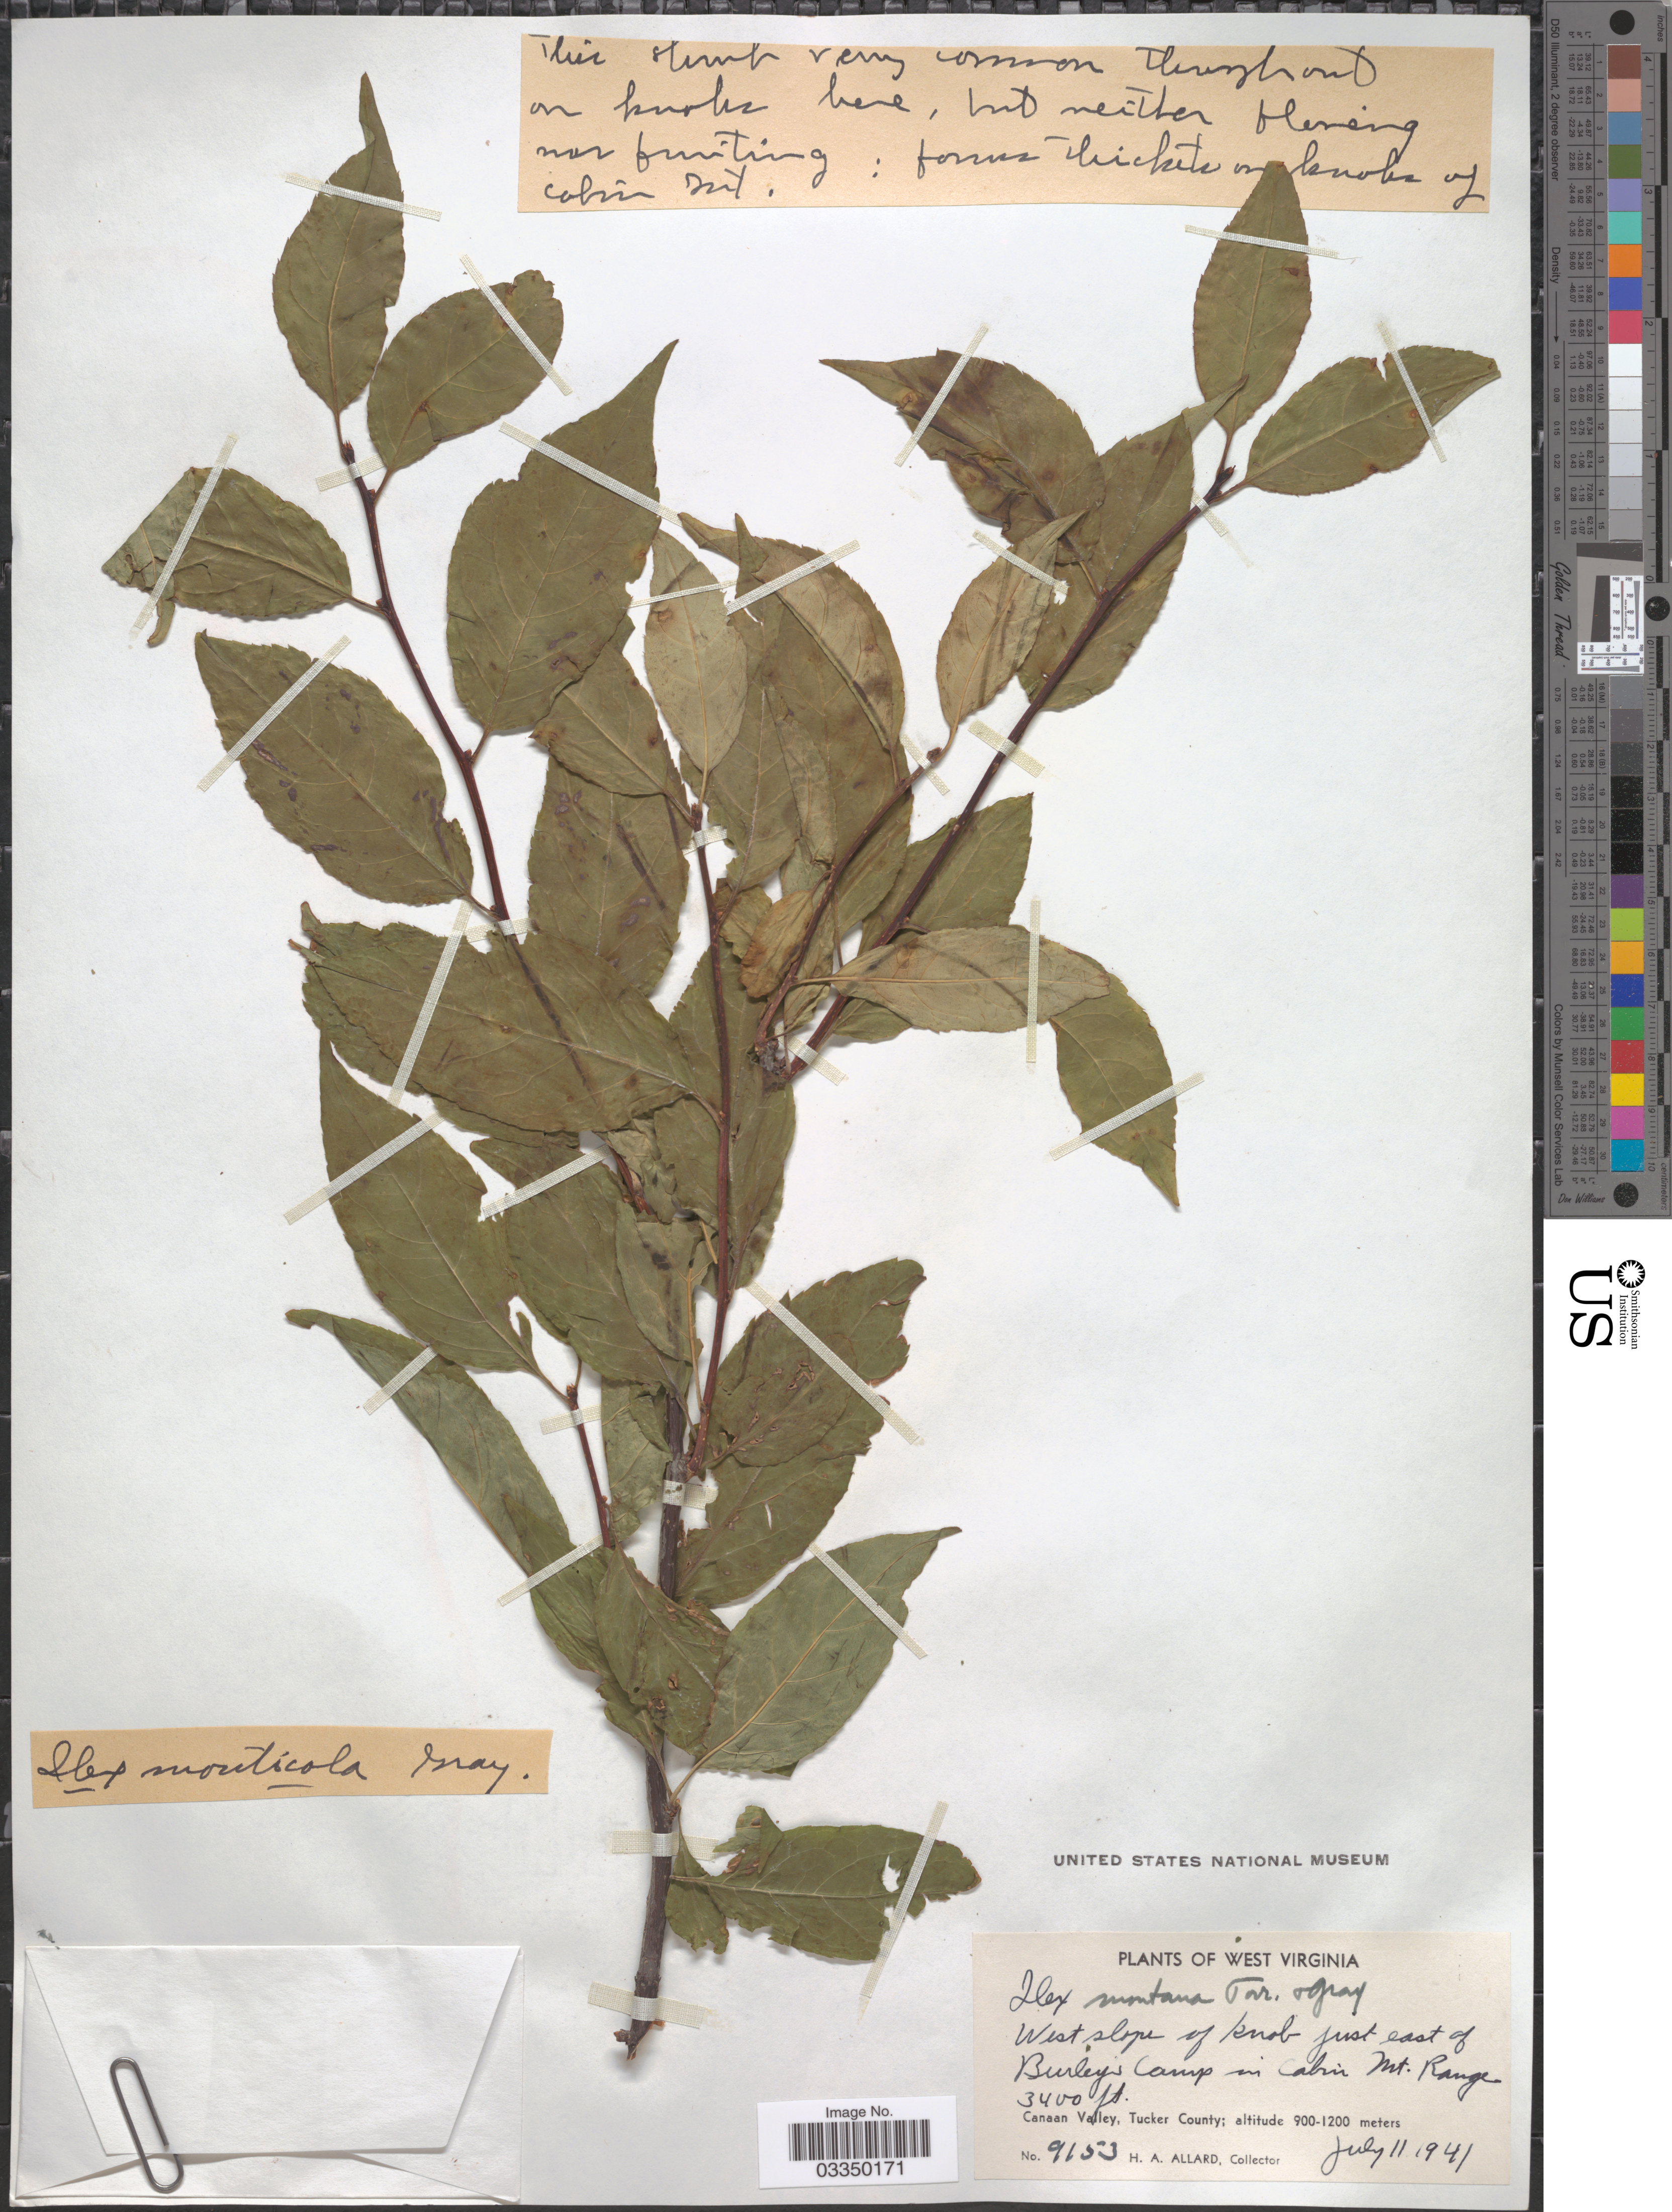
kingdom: Plantae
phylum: Tracheophyta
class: Magnoliopsida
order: Aquifoliales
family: Aquifoliaceae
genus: Ilex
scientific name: Ilex montana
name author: Torr. & A. Gray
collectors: H. A. Allard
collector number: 9153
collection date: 1941-07-11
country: United States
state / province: West Virginia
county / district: Tucker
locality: West slope of knob just east of Burleys Camp in Cabin Mt. Range. Canaan Valley, Tucker County.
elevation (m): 1036